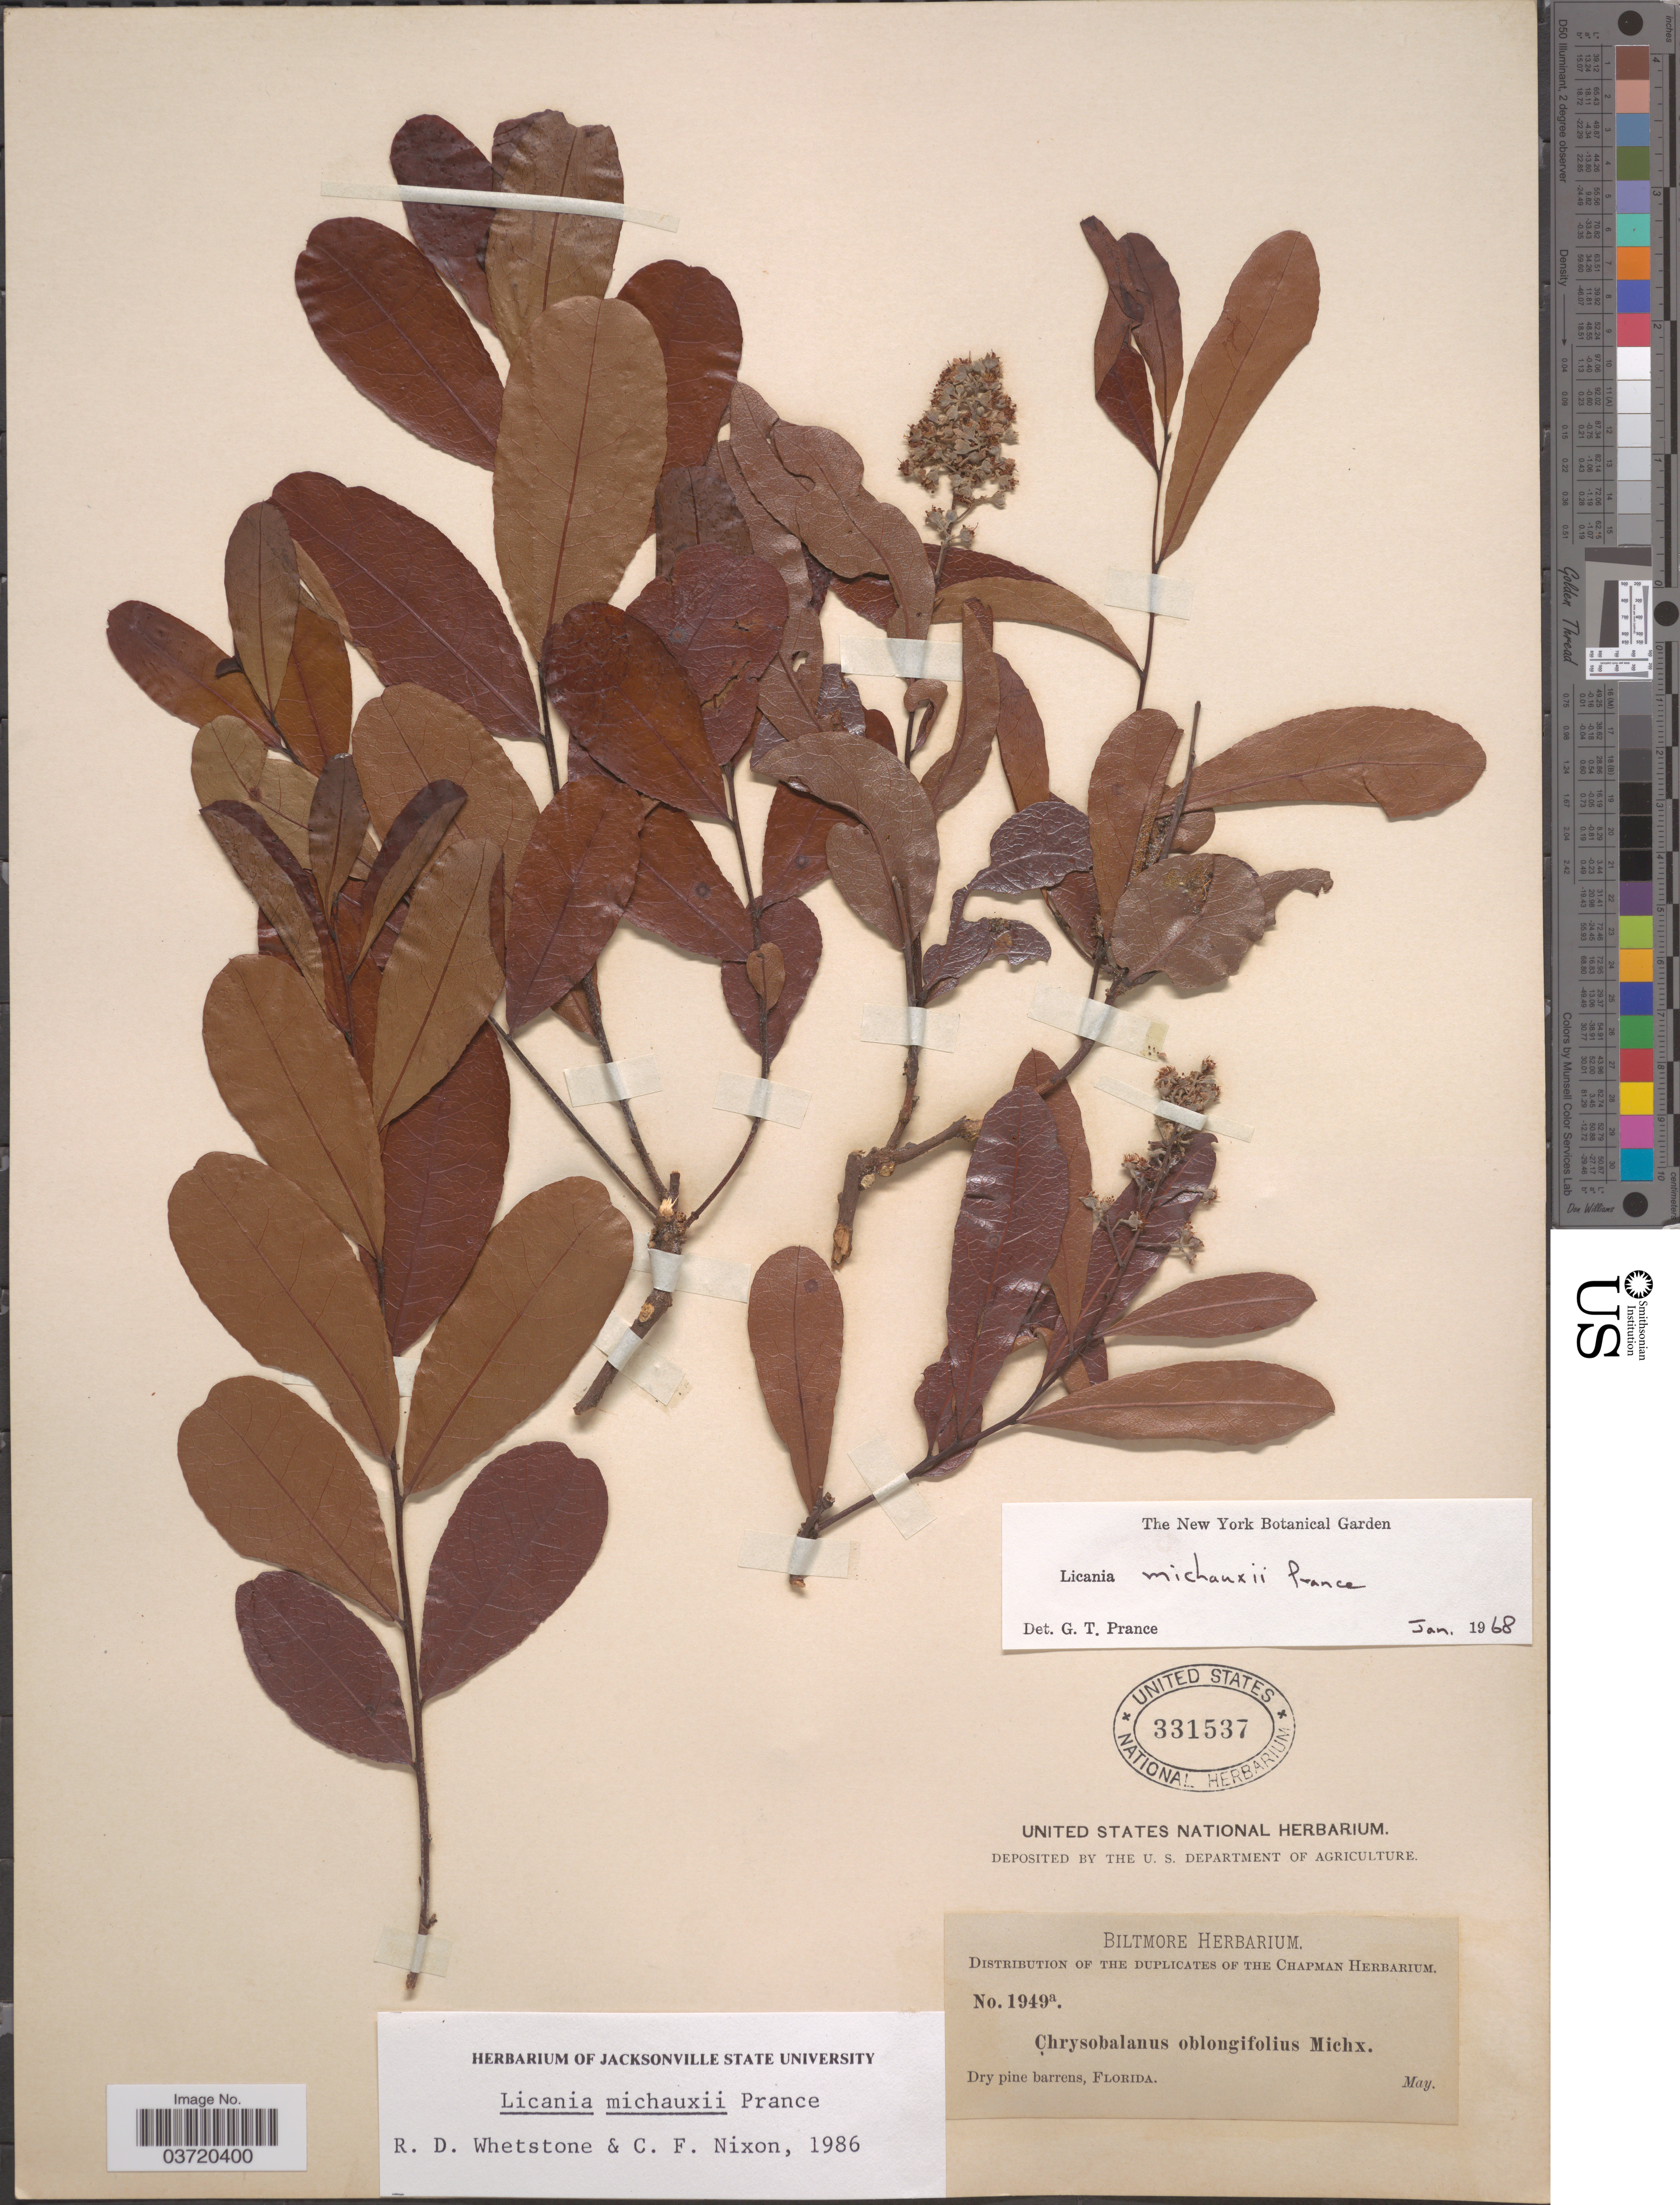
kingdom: Plantae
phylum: Tracheophyta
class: Magnoliopsida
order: Malpighiales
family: Chrysobalanaceae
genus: Geobalanus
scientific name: Geobalanus oblongifolius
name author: (Michx.) Small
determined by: Strong, M. T., (US), Smithsonian Institution - National Museum of Natural History (UNITED STATES)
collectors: ex herb. Biltmore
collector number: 1949a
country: United States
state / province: Florida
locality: Dry pine barrens.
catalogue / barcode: US 331537